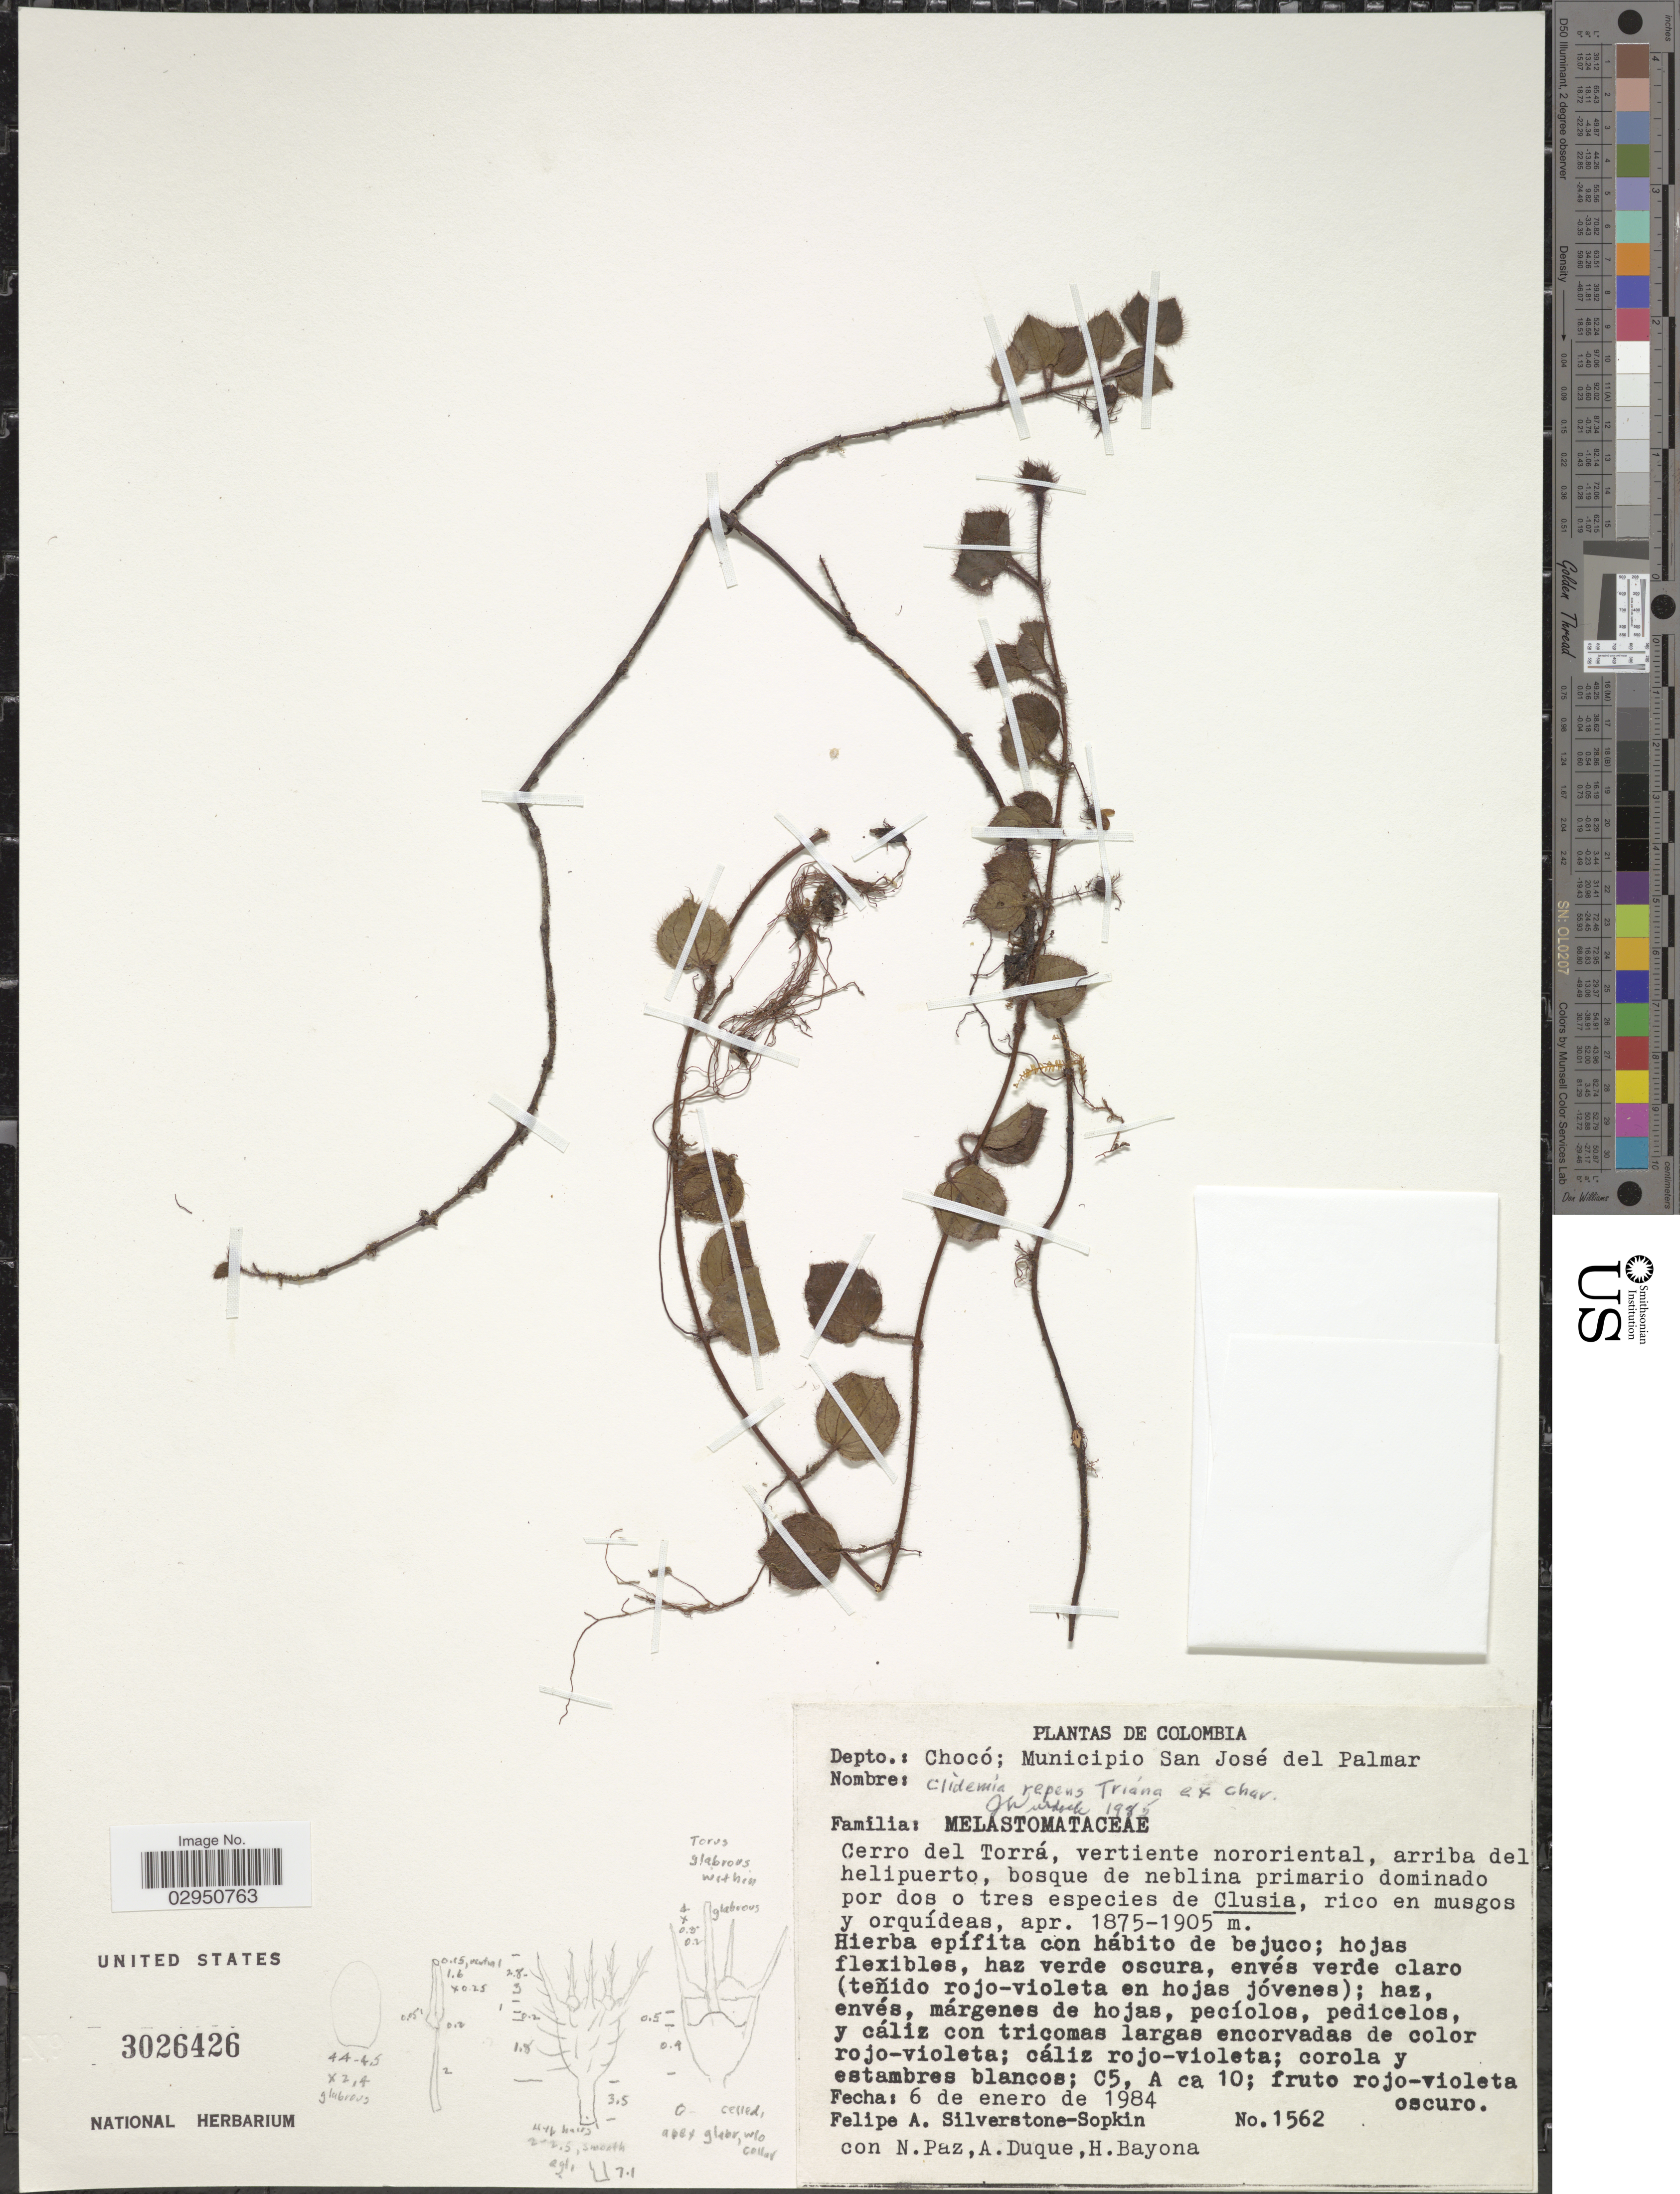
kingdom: Plantae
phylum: Tracheophyta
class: Magnoliopsida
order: Myrtales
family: Melastomataceae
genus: Clidemia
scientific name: Clidemia repens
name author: Triana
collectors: P. A. Silverstone-Sopkin, N. Paz, A. Duque & H. Bayona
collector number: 1562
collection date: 1984-01-06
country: Colombia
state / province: Chocó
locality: Depto. Chocó; Municipio San José del Palmar. Cerro del Torrá, vertiente nororiental, arriba del helipuerto.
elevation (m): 1875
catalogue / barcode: US 3026426